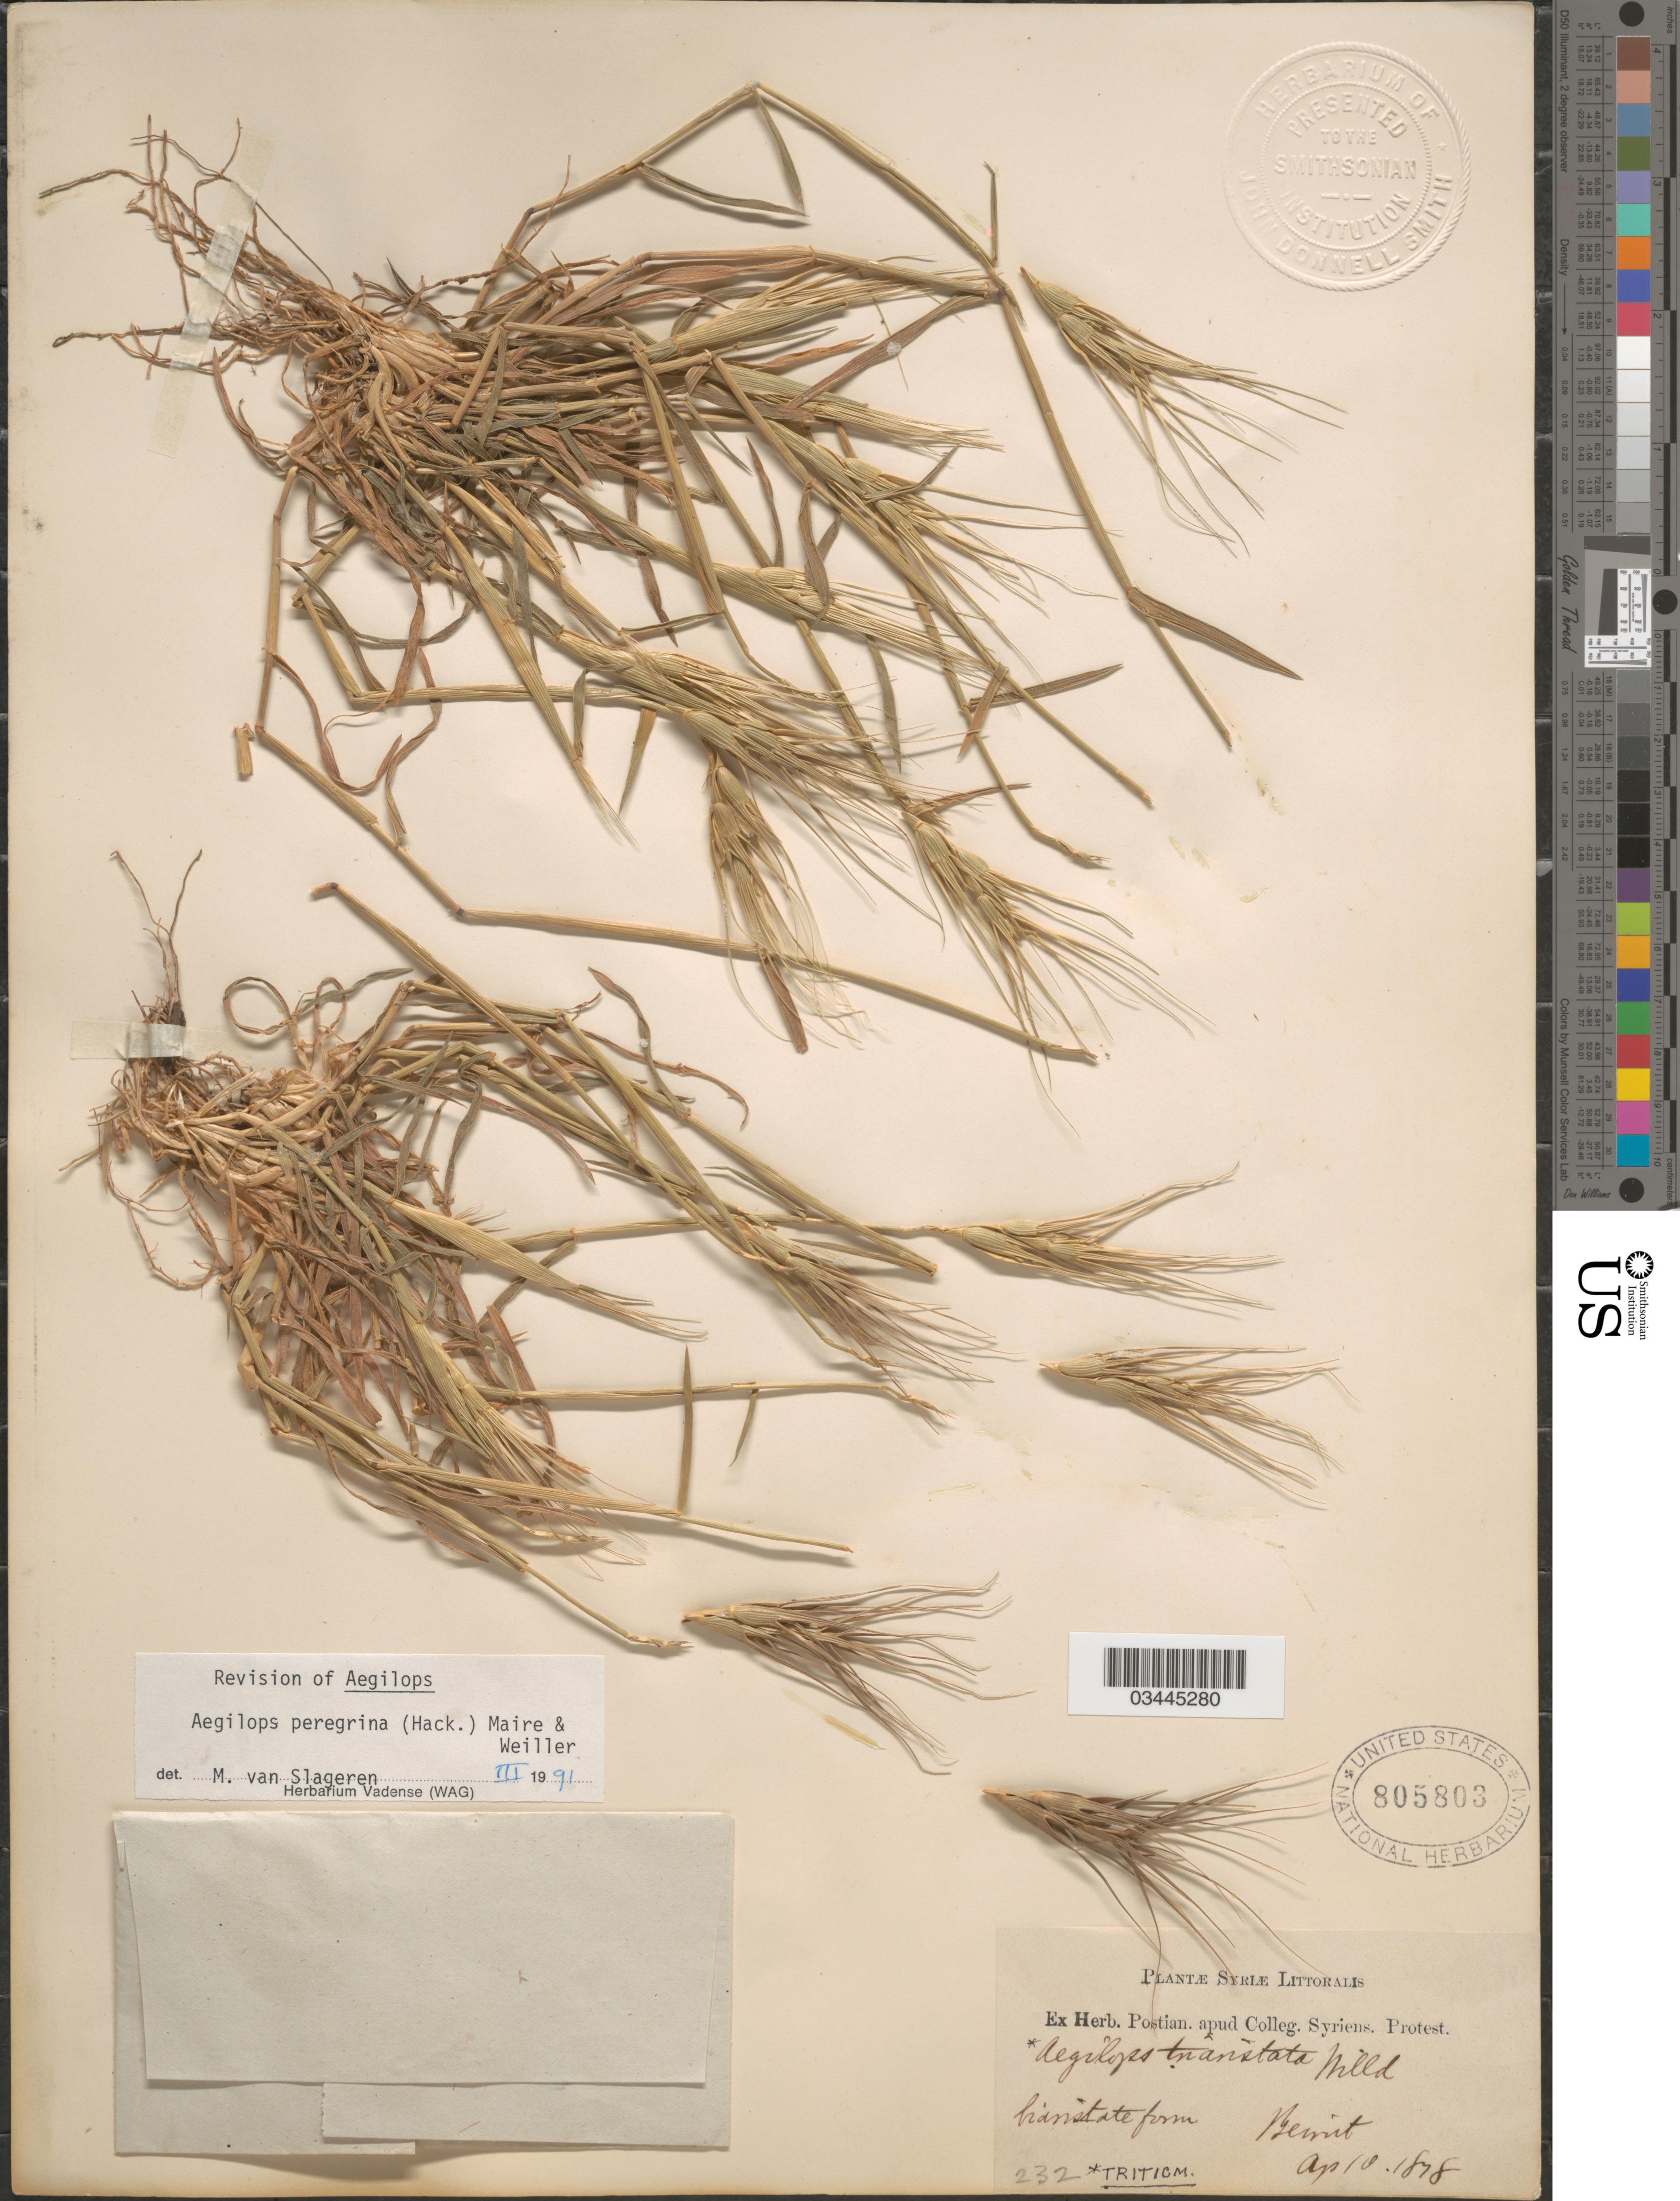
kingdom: Plantae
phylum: Tracheophyta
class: Liliopsida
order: Poales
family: Poaceae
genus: Aegilops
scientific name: Aegilops peregrina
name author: (Hack.) Eig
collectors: ex herb. Postian. apud Colleg. Syriens. Protest. USE "Fannie P. A. Shepard" (10308853) AS PRIMARY COLLECTOR INSTEAD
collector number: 232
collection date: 1848-04-18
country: Lebanon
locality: Beirut.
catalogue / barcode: US 805803